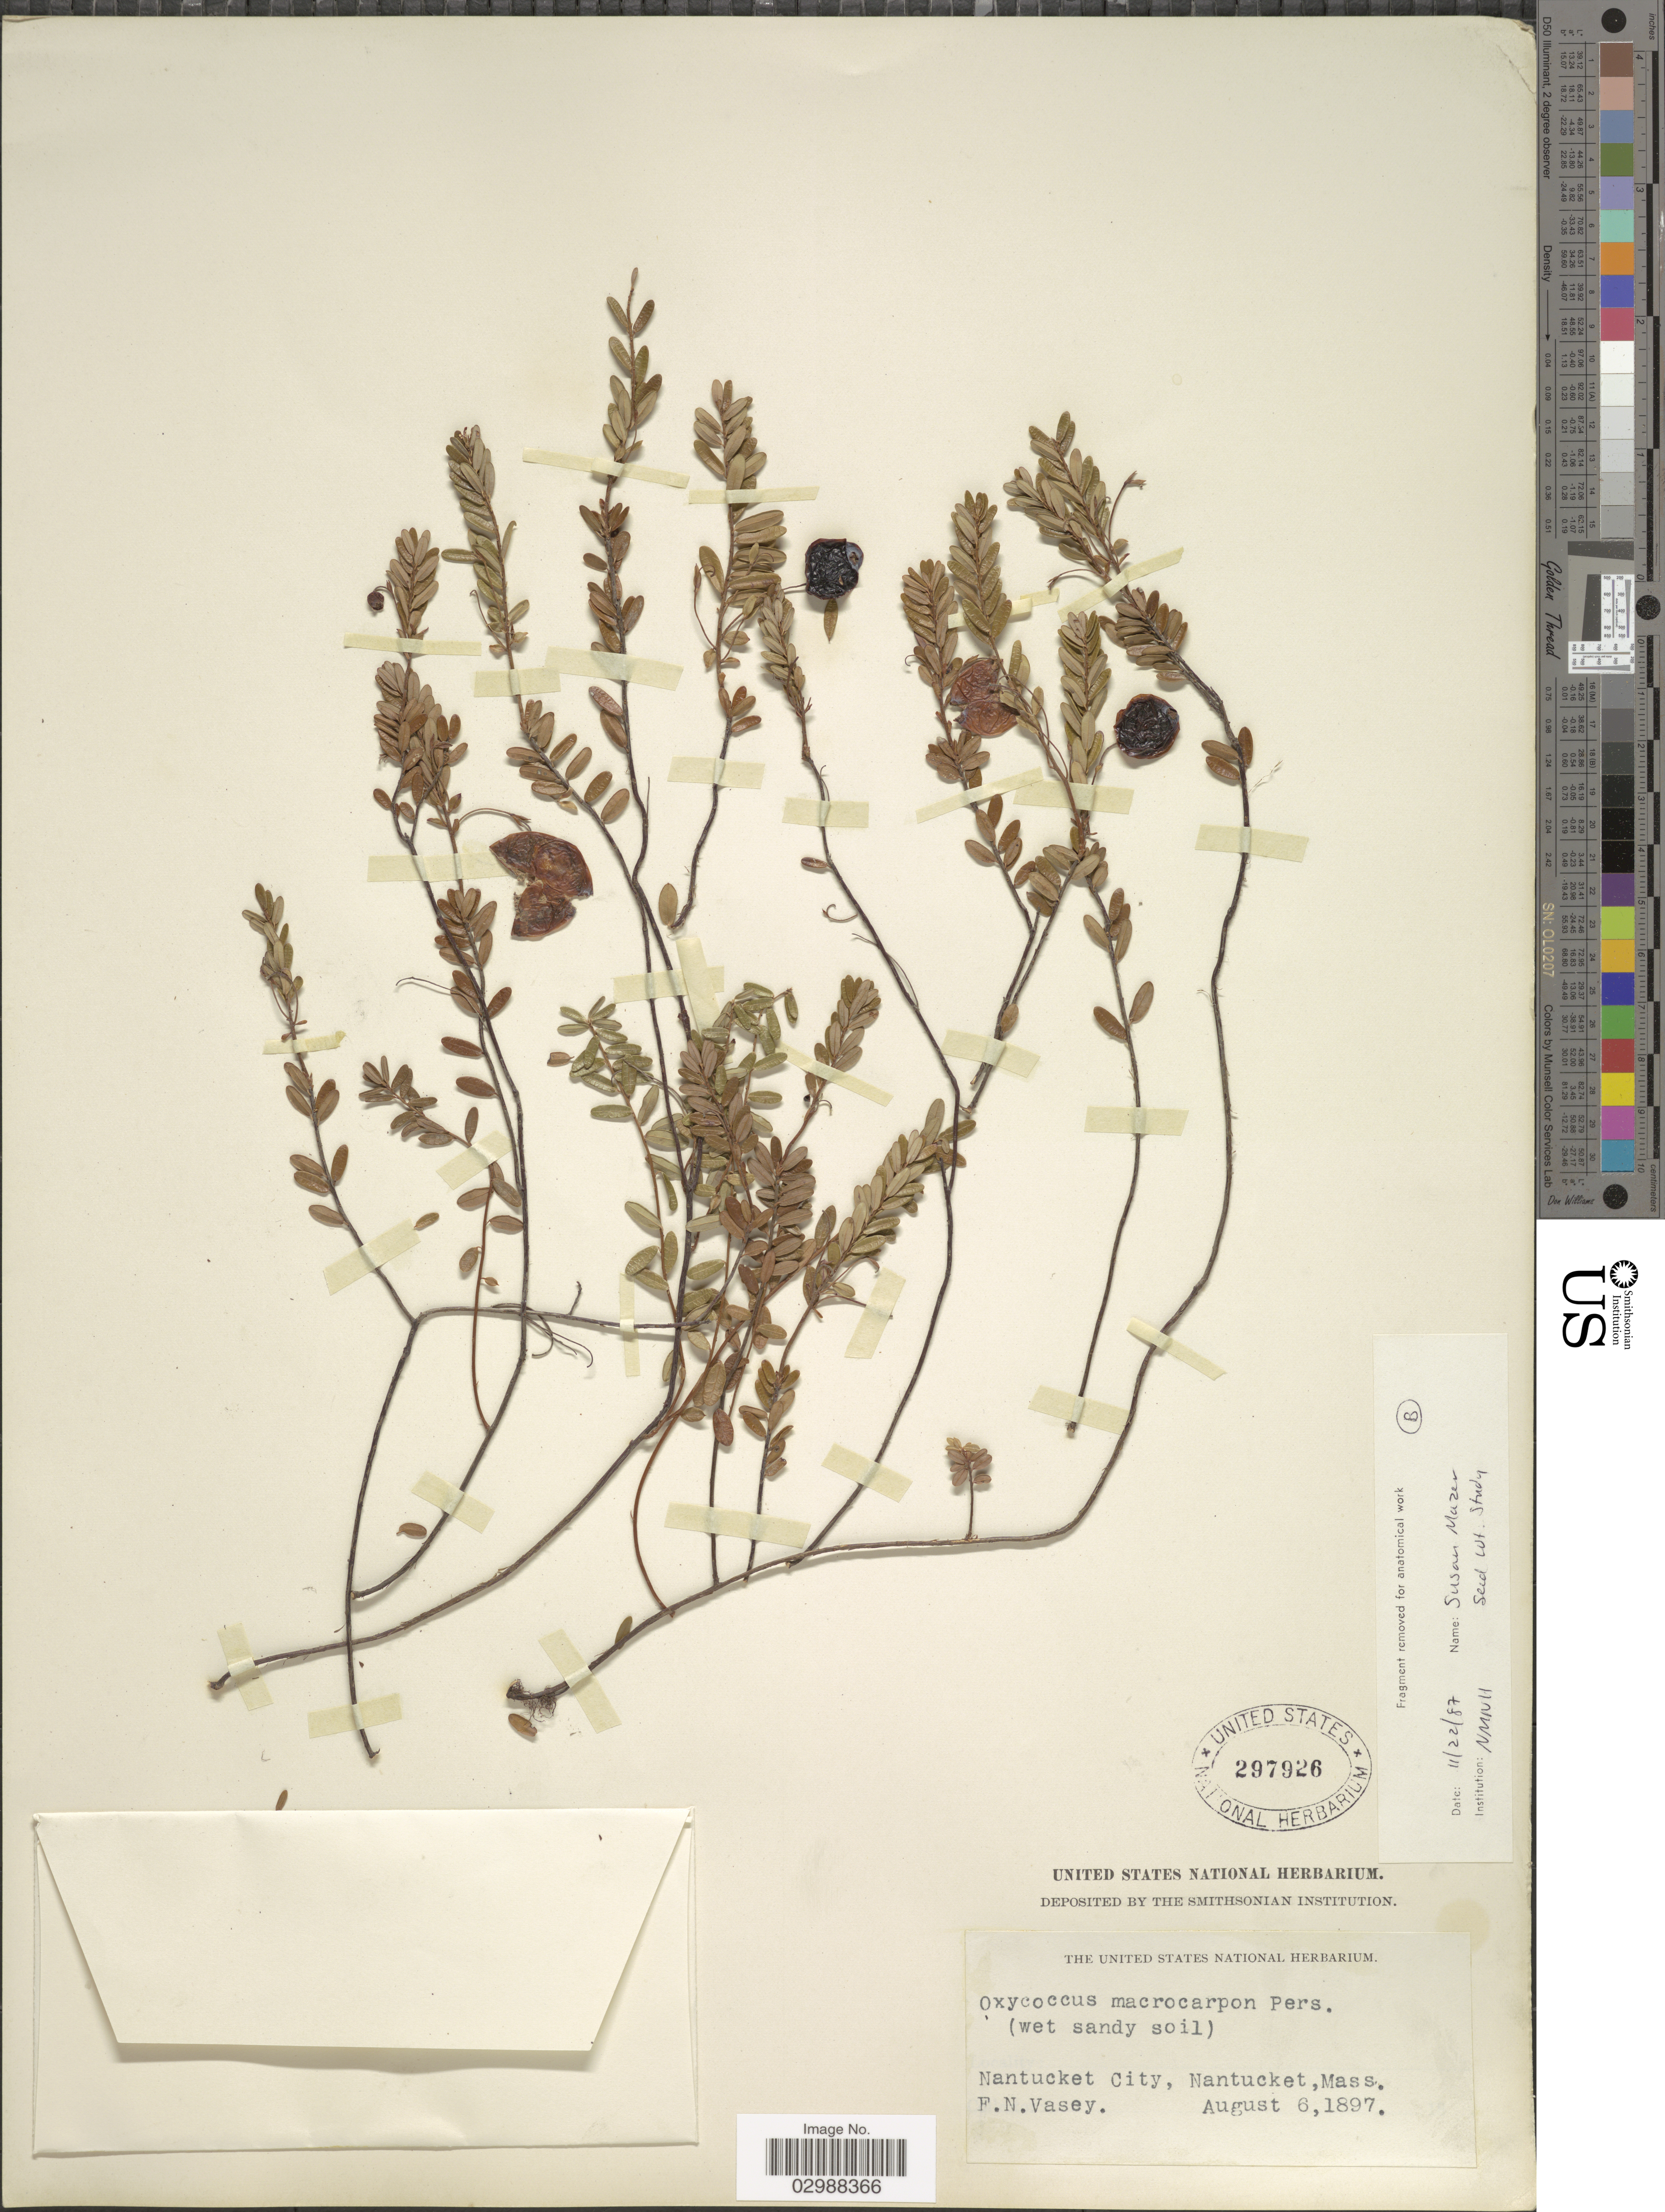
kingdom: Plantae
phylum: Tracheophyta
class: Magnoliopsida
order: Ericales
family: Ericaceae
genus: Vaccinium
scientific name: Vaccinium macrocarpon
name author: Aiton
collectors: F. N. Vasey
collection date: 1897-08-06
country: United States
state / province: Massachusetts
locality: Nantucket City, Nantucket.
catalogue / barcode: US 297926